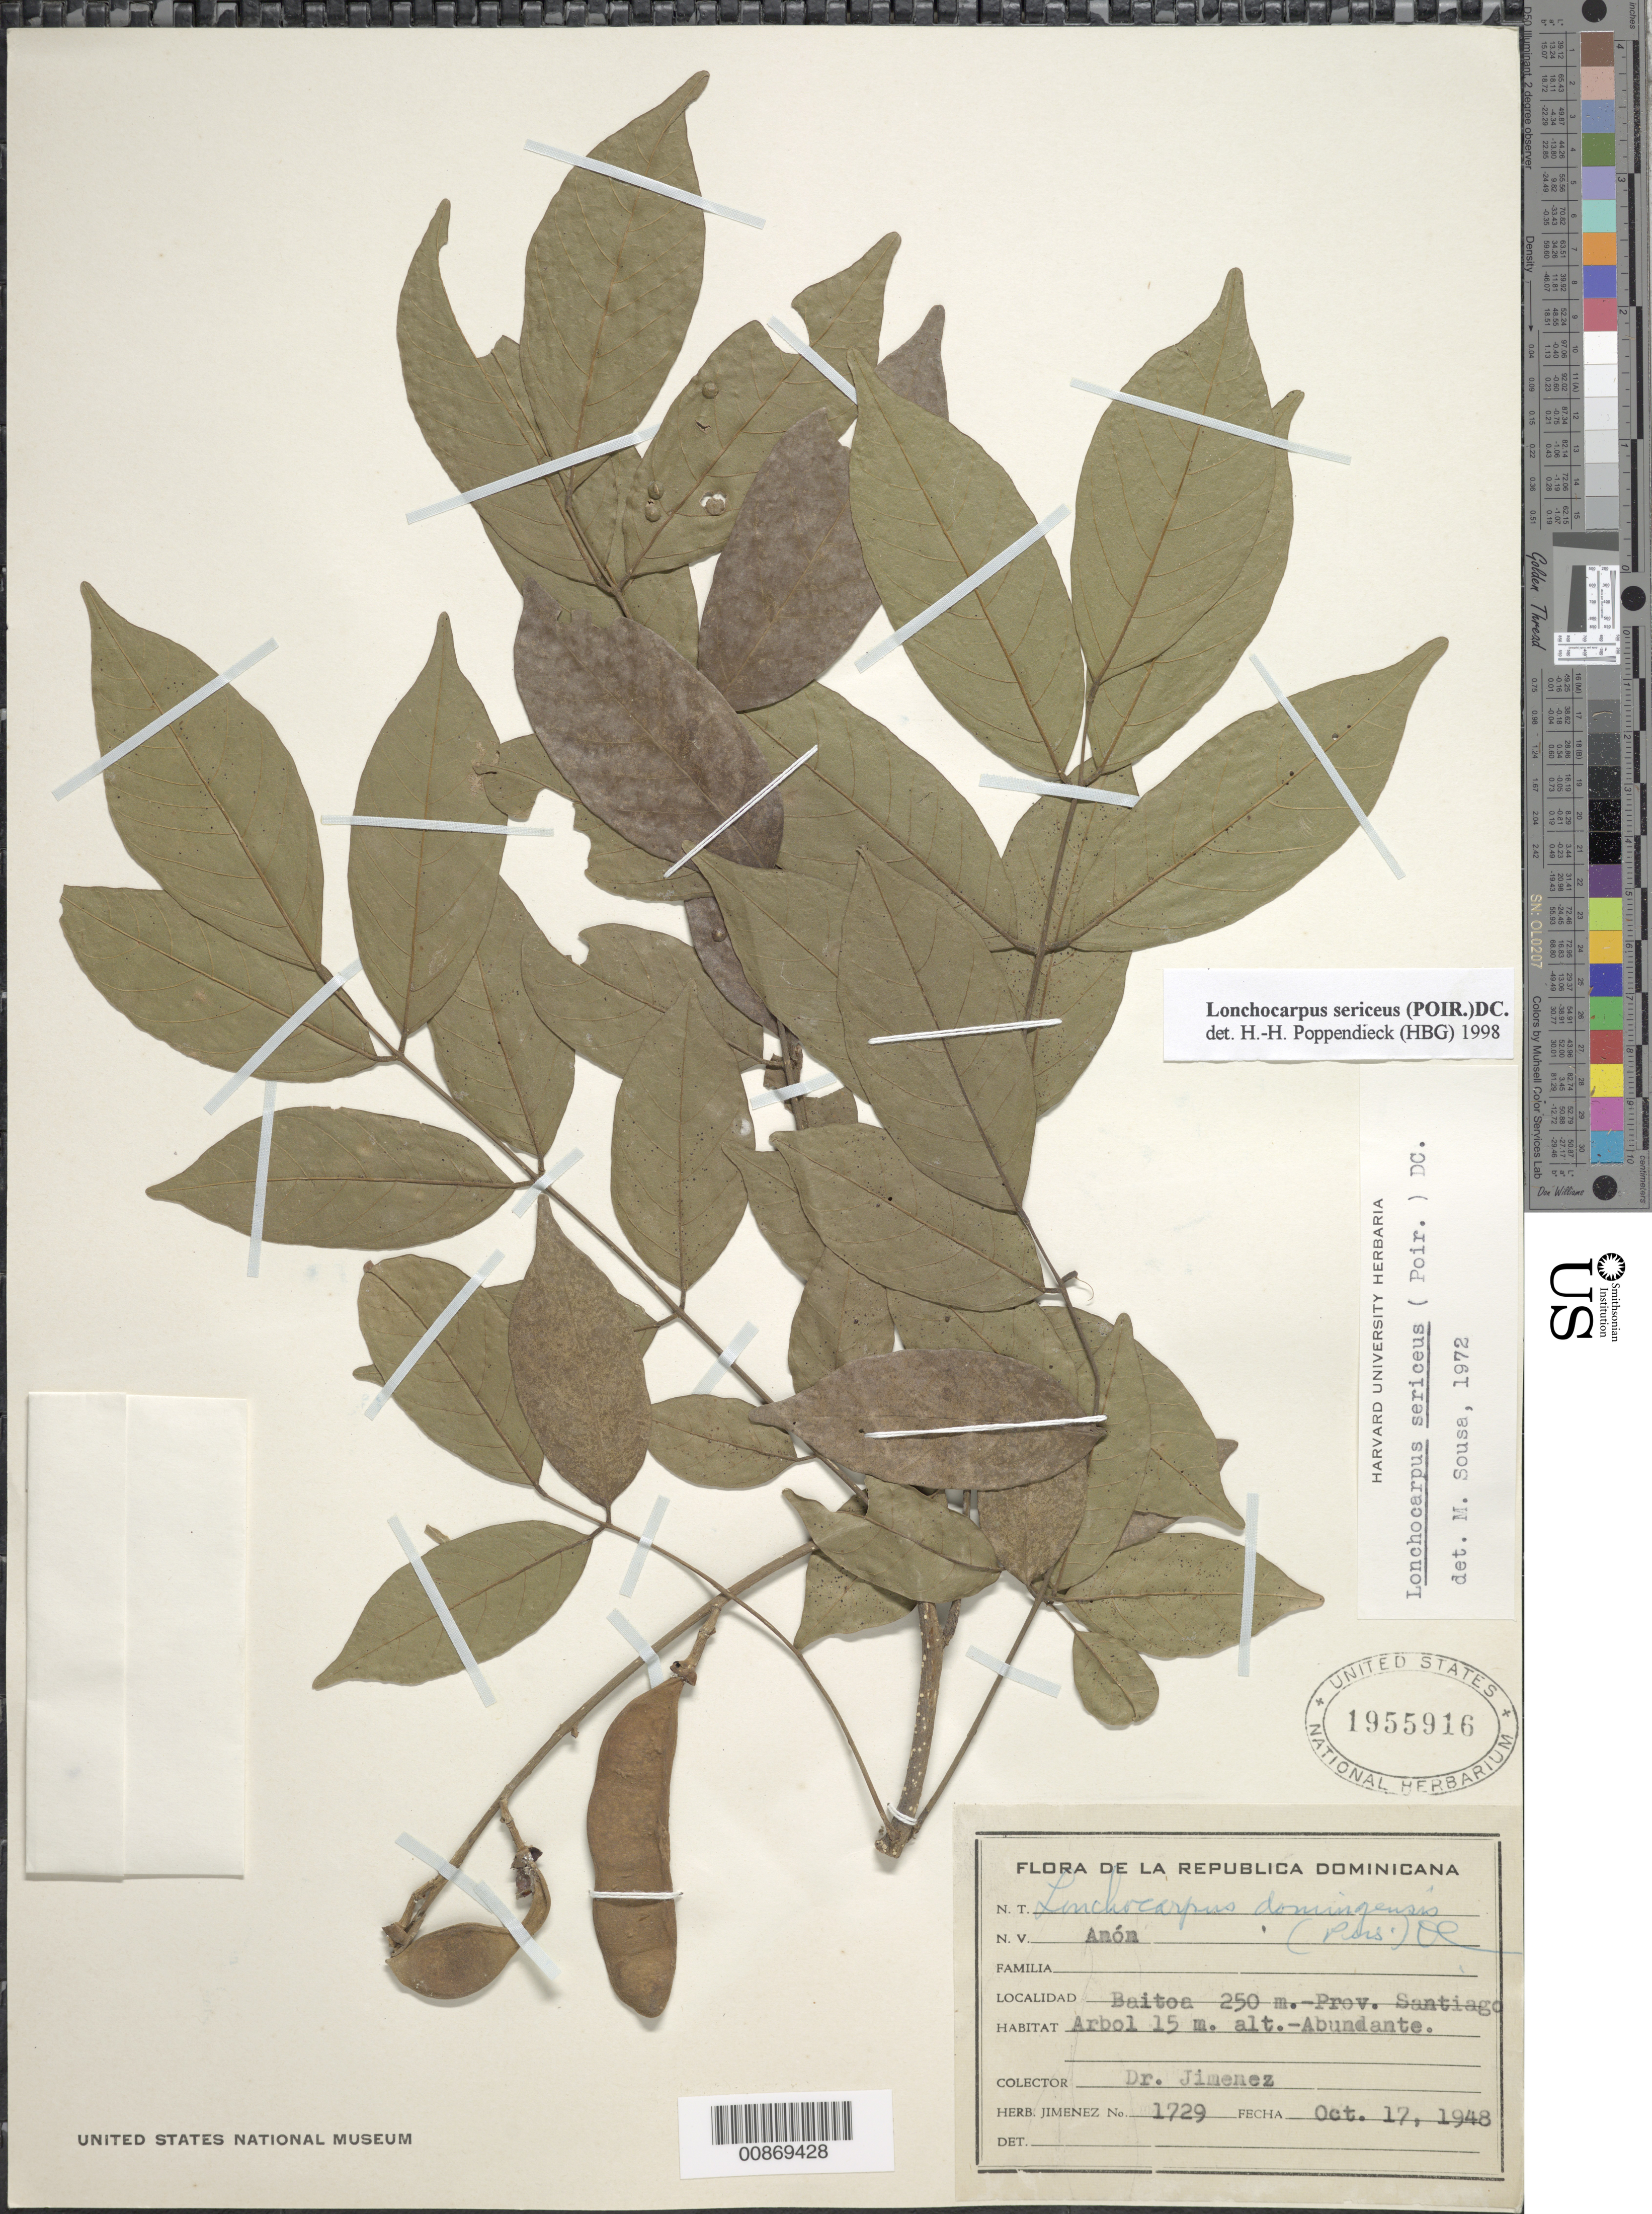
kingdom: Plantae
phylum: Tracheophyta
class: Magnoliopsida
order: Fabales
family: Fabaceae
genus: Lonchocarpus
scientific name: Lonchocarpus sericeus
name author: (Poir.) Kunth ex DC.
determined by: Poppendieck, H.-H., (HBG), Institut fur Allgemeine Botanik und Botanischer Garten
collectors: J. J. Jiménez Almonte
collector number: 1729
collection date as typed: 17 Oct 1948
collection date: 1948-10-17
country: Dominican Republic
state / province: Santiago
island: Hispaniola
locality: Baitoa.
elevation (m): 250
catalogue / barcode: US 1955916